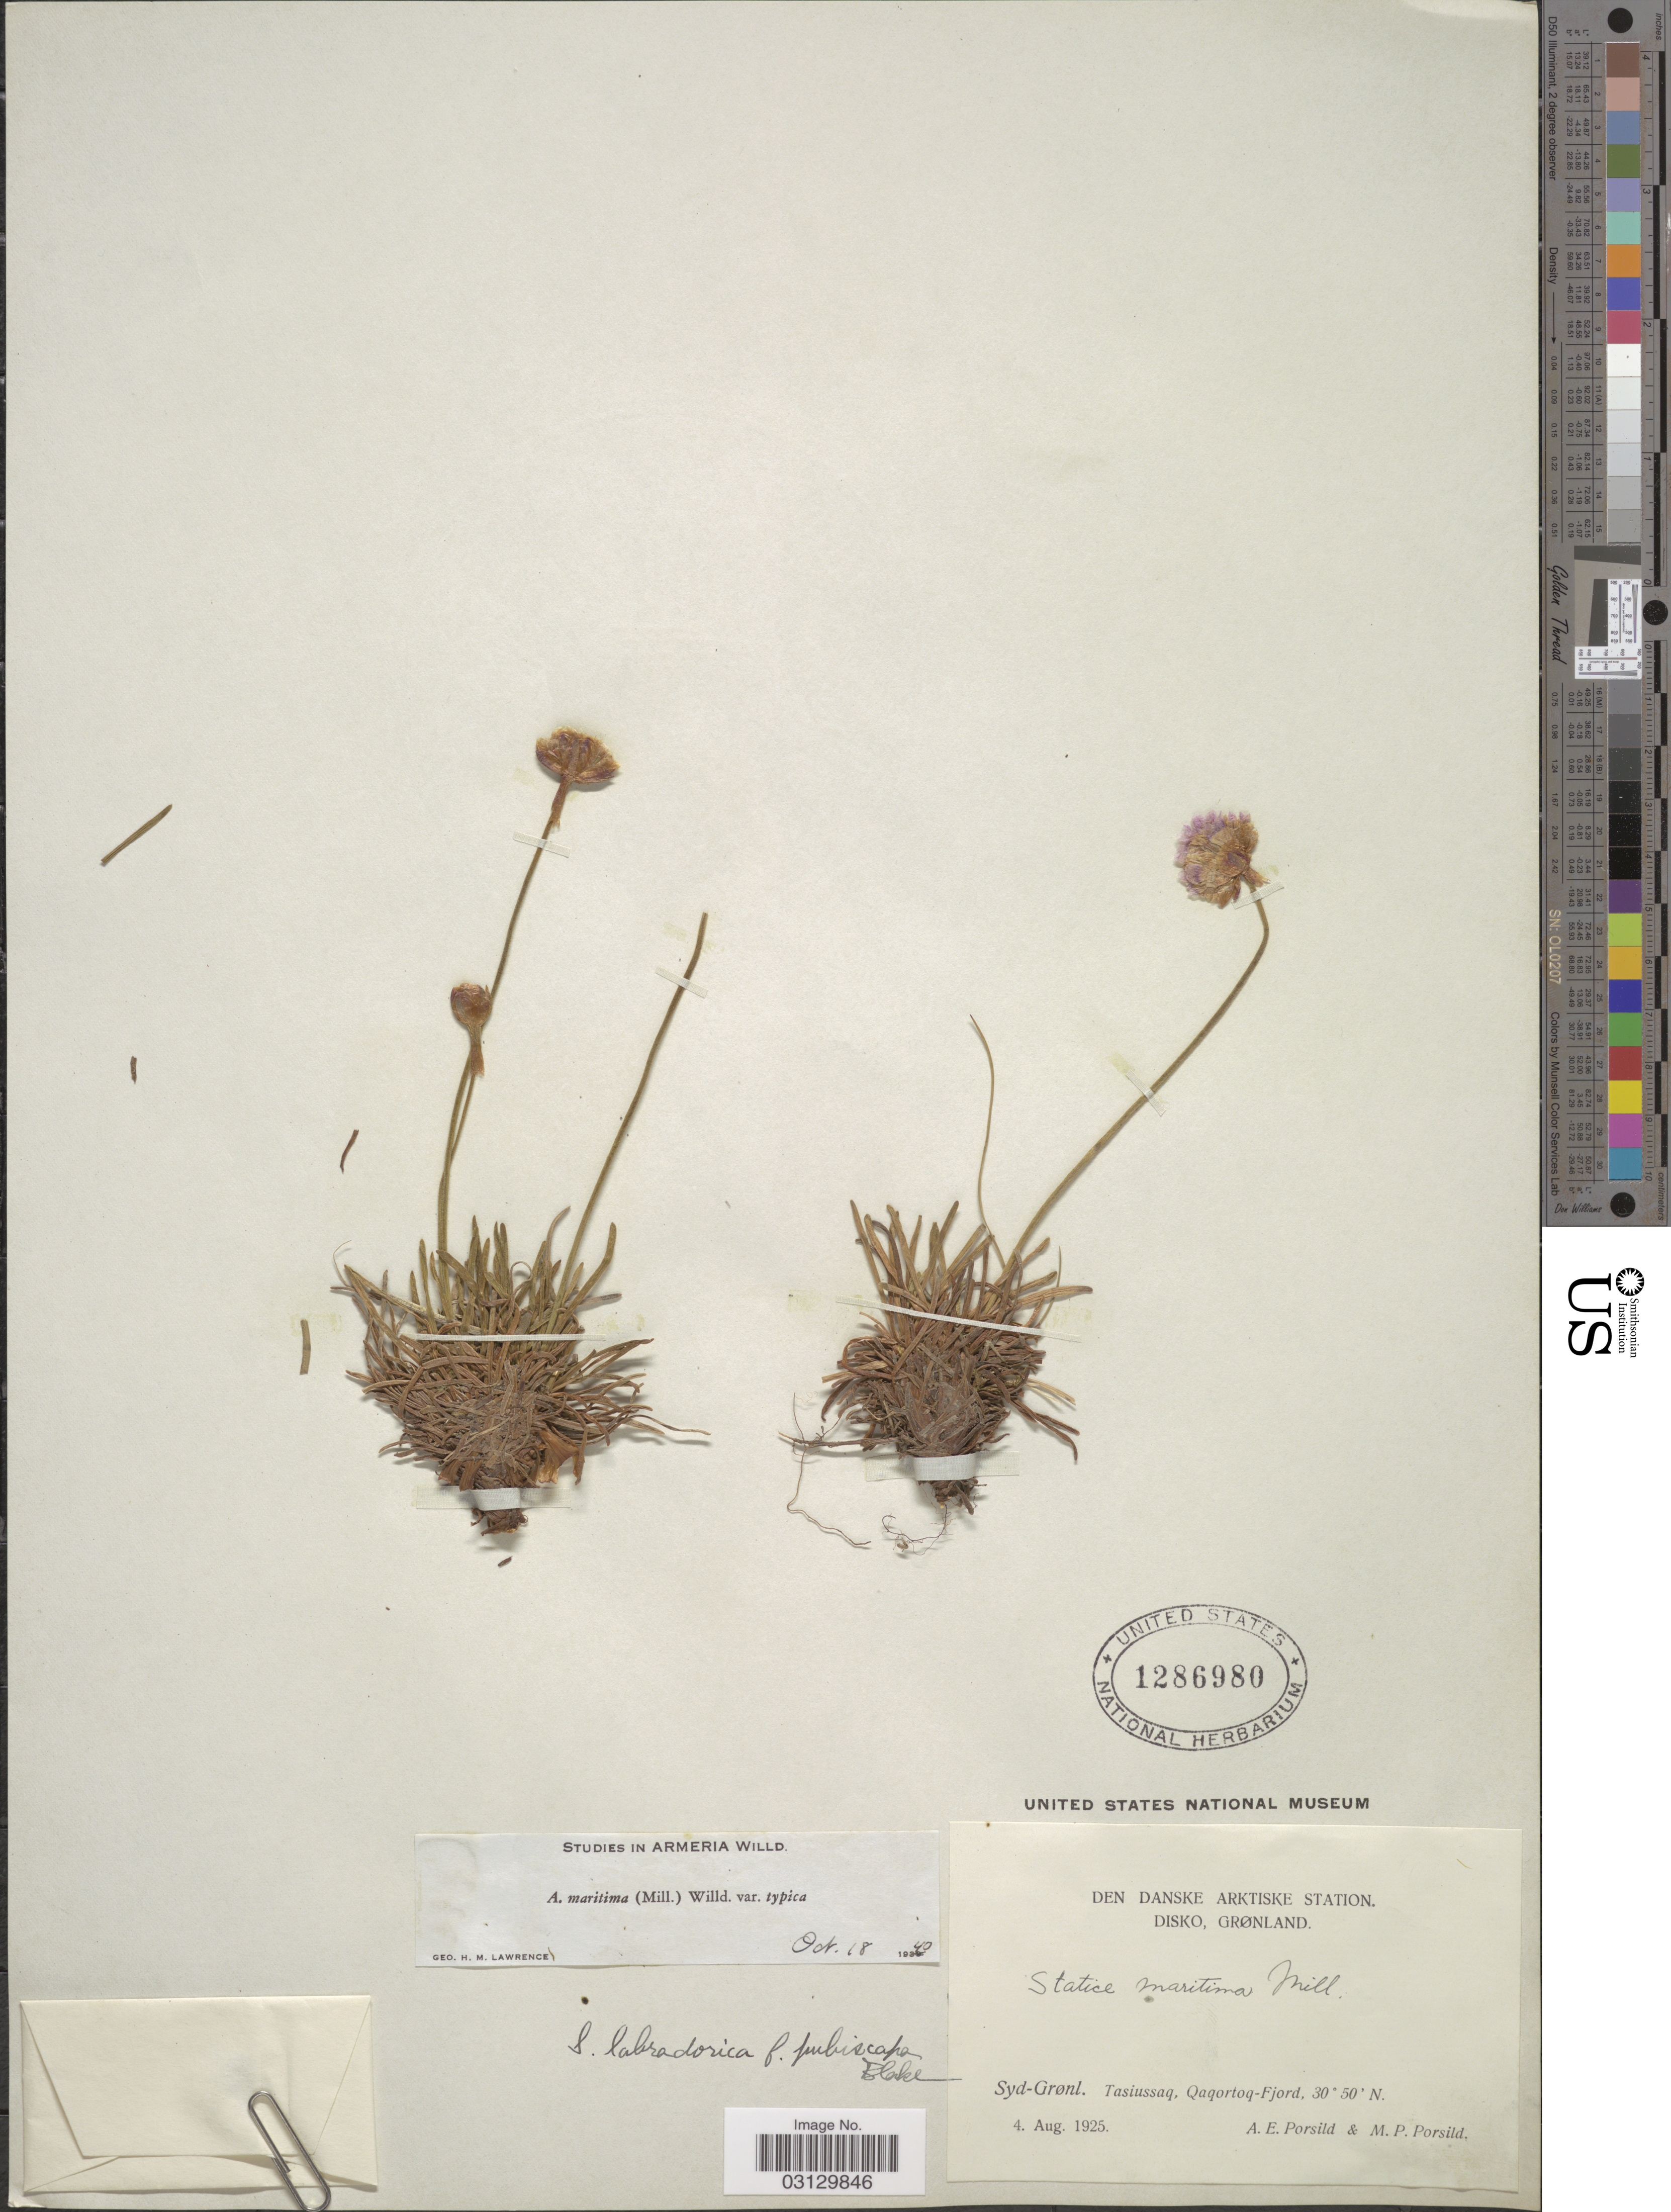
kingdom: Plantae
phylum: Tracheophyta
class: Magnoliopsida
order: Caryophyllales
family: Plumbaginaceae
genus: Armeria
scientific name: Armeria maritima subsp. maritima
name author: (Mill.) Willd.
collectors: A. E. Porsild & M. P. Porsild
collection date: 1925-08-04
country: Greenland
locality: Syd-Grønl. Tasiussaq, Qaqortoq-Fjord.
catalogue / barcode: US 1286980